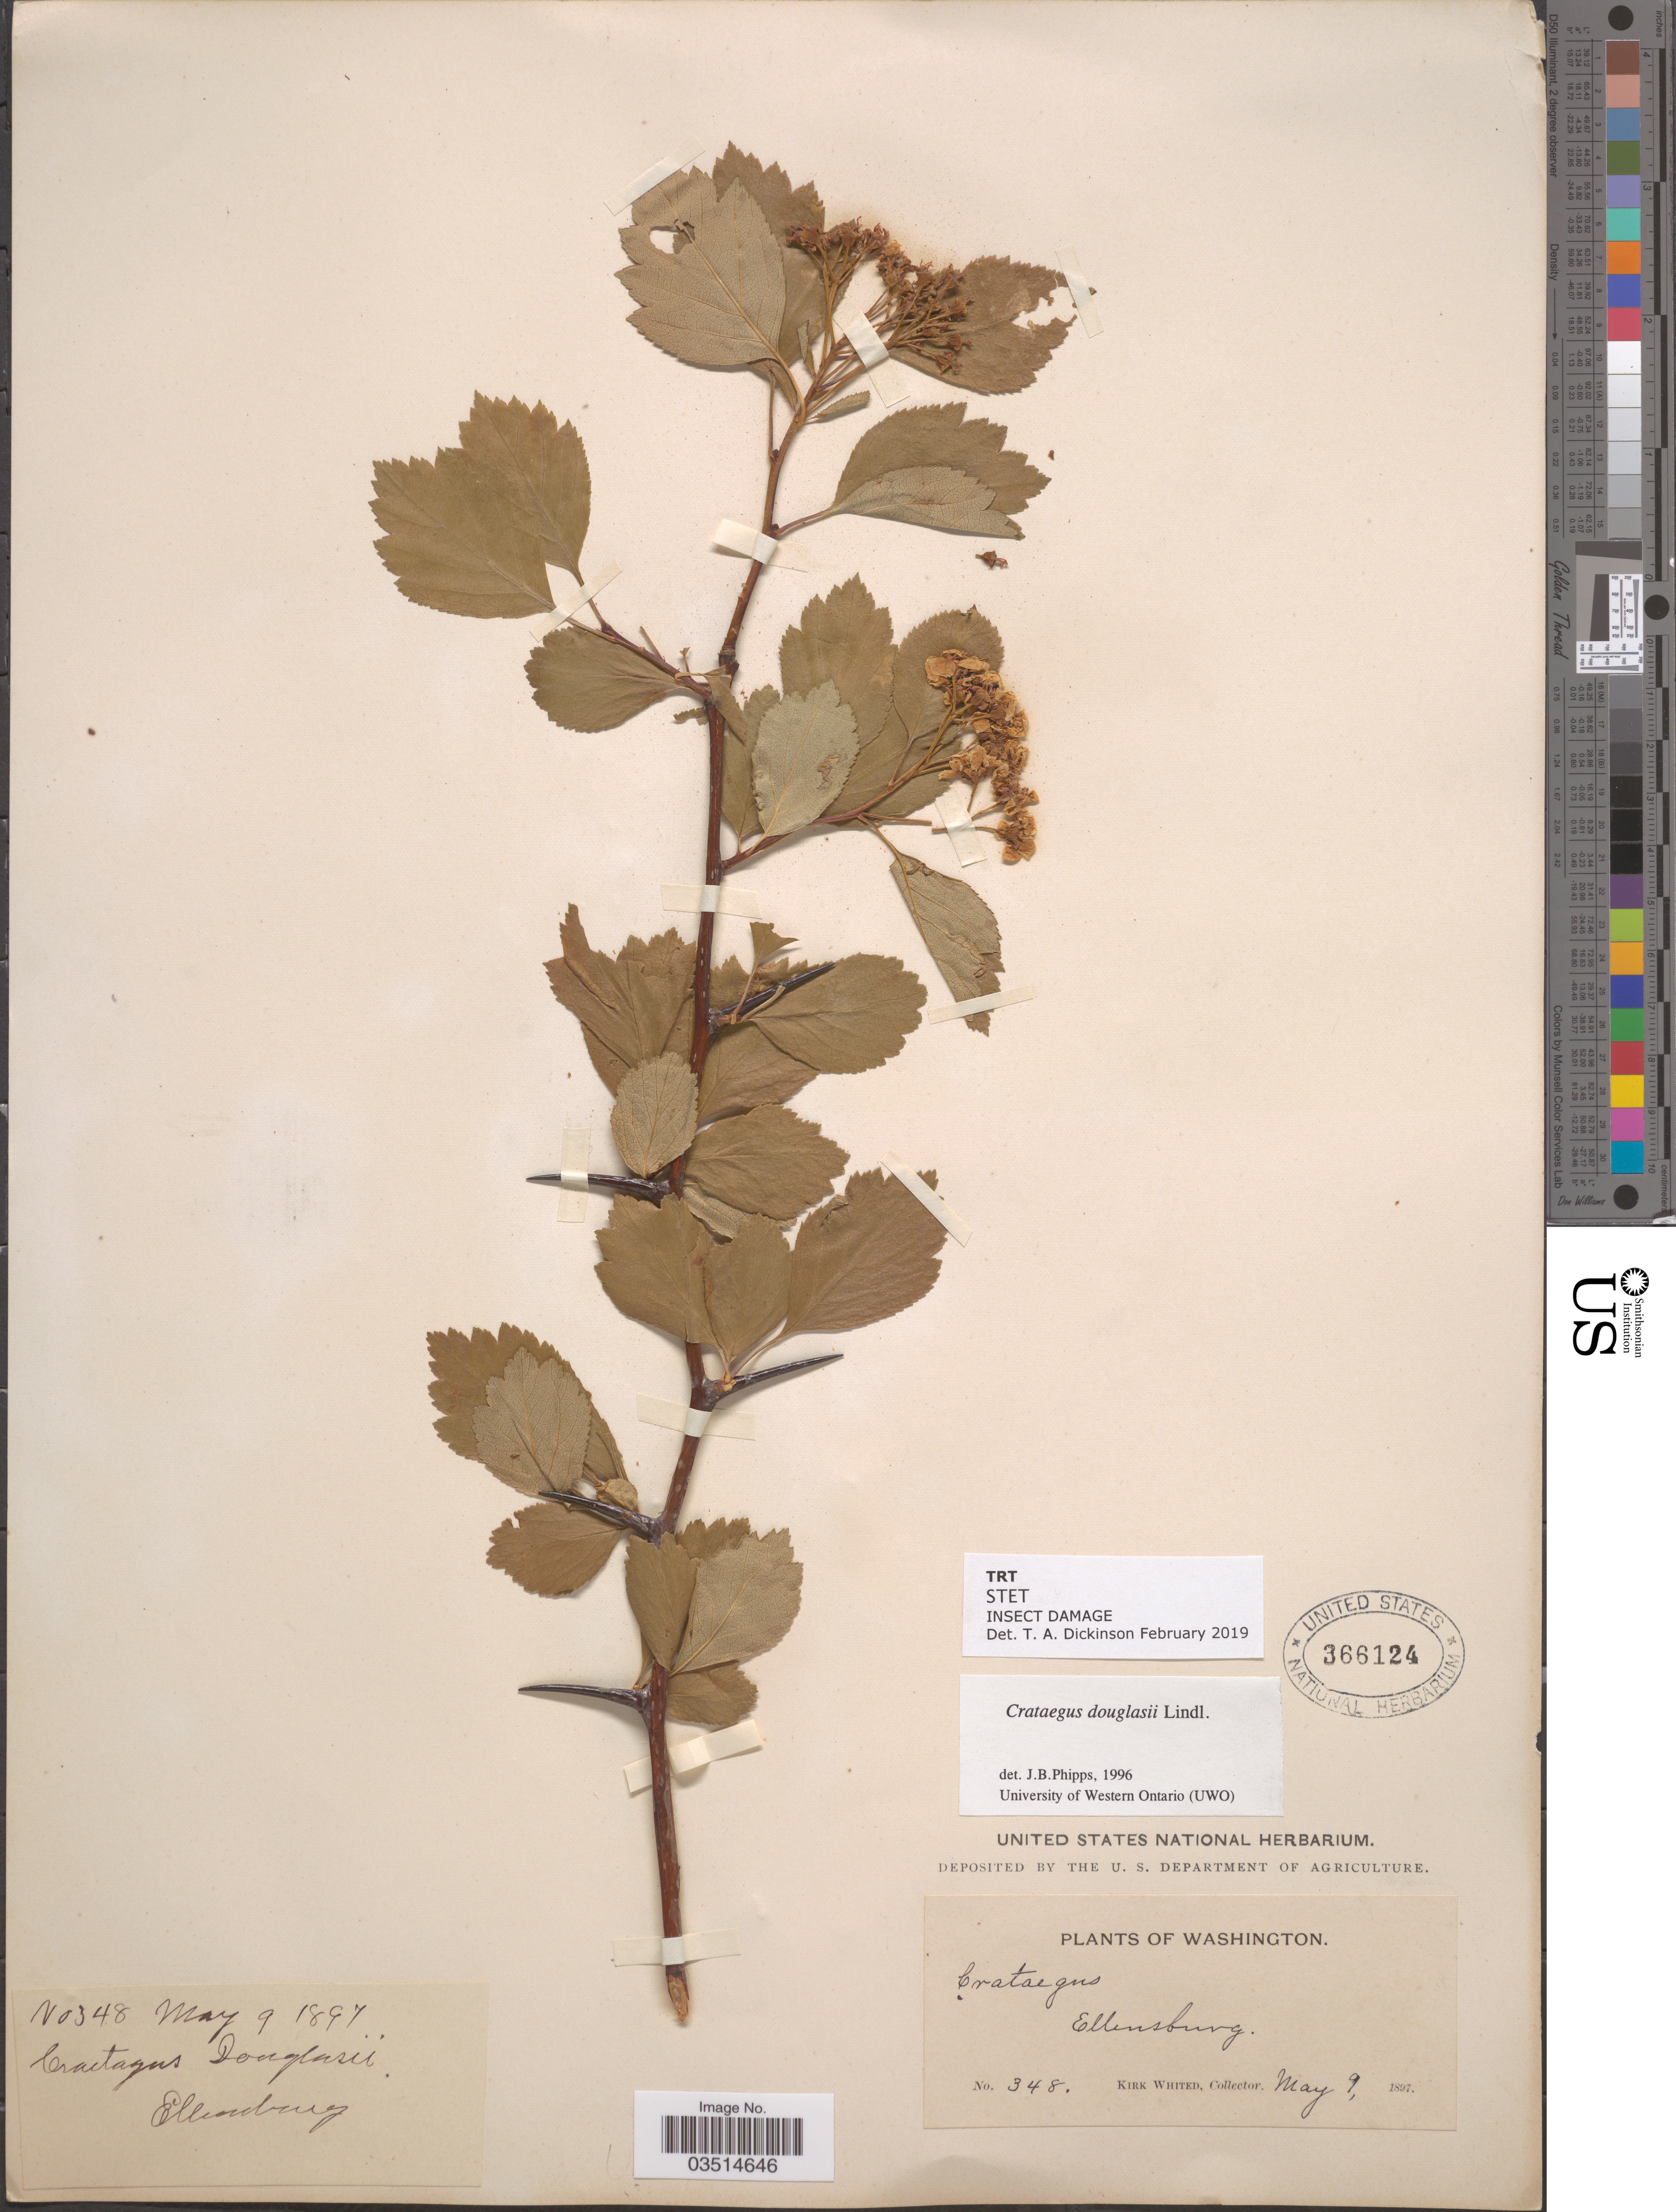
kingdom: Plantae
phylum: Tracheophyta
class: Magnoliopsida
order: Rosales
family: Rosaceae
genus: Crataegus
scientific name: Crataegus douglasii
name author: Lindl.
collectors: K. Whited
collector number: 348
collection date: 1897-05-09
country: United States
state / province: Washington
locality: Elkensburg.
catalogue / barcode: US 366124